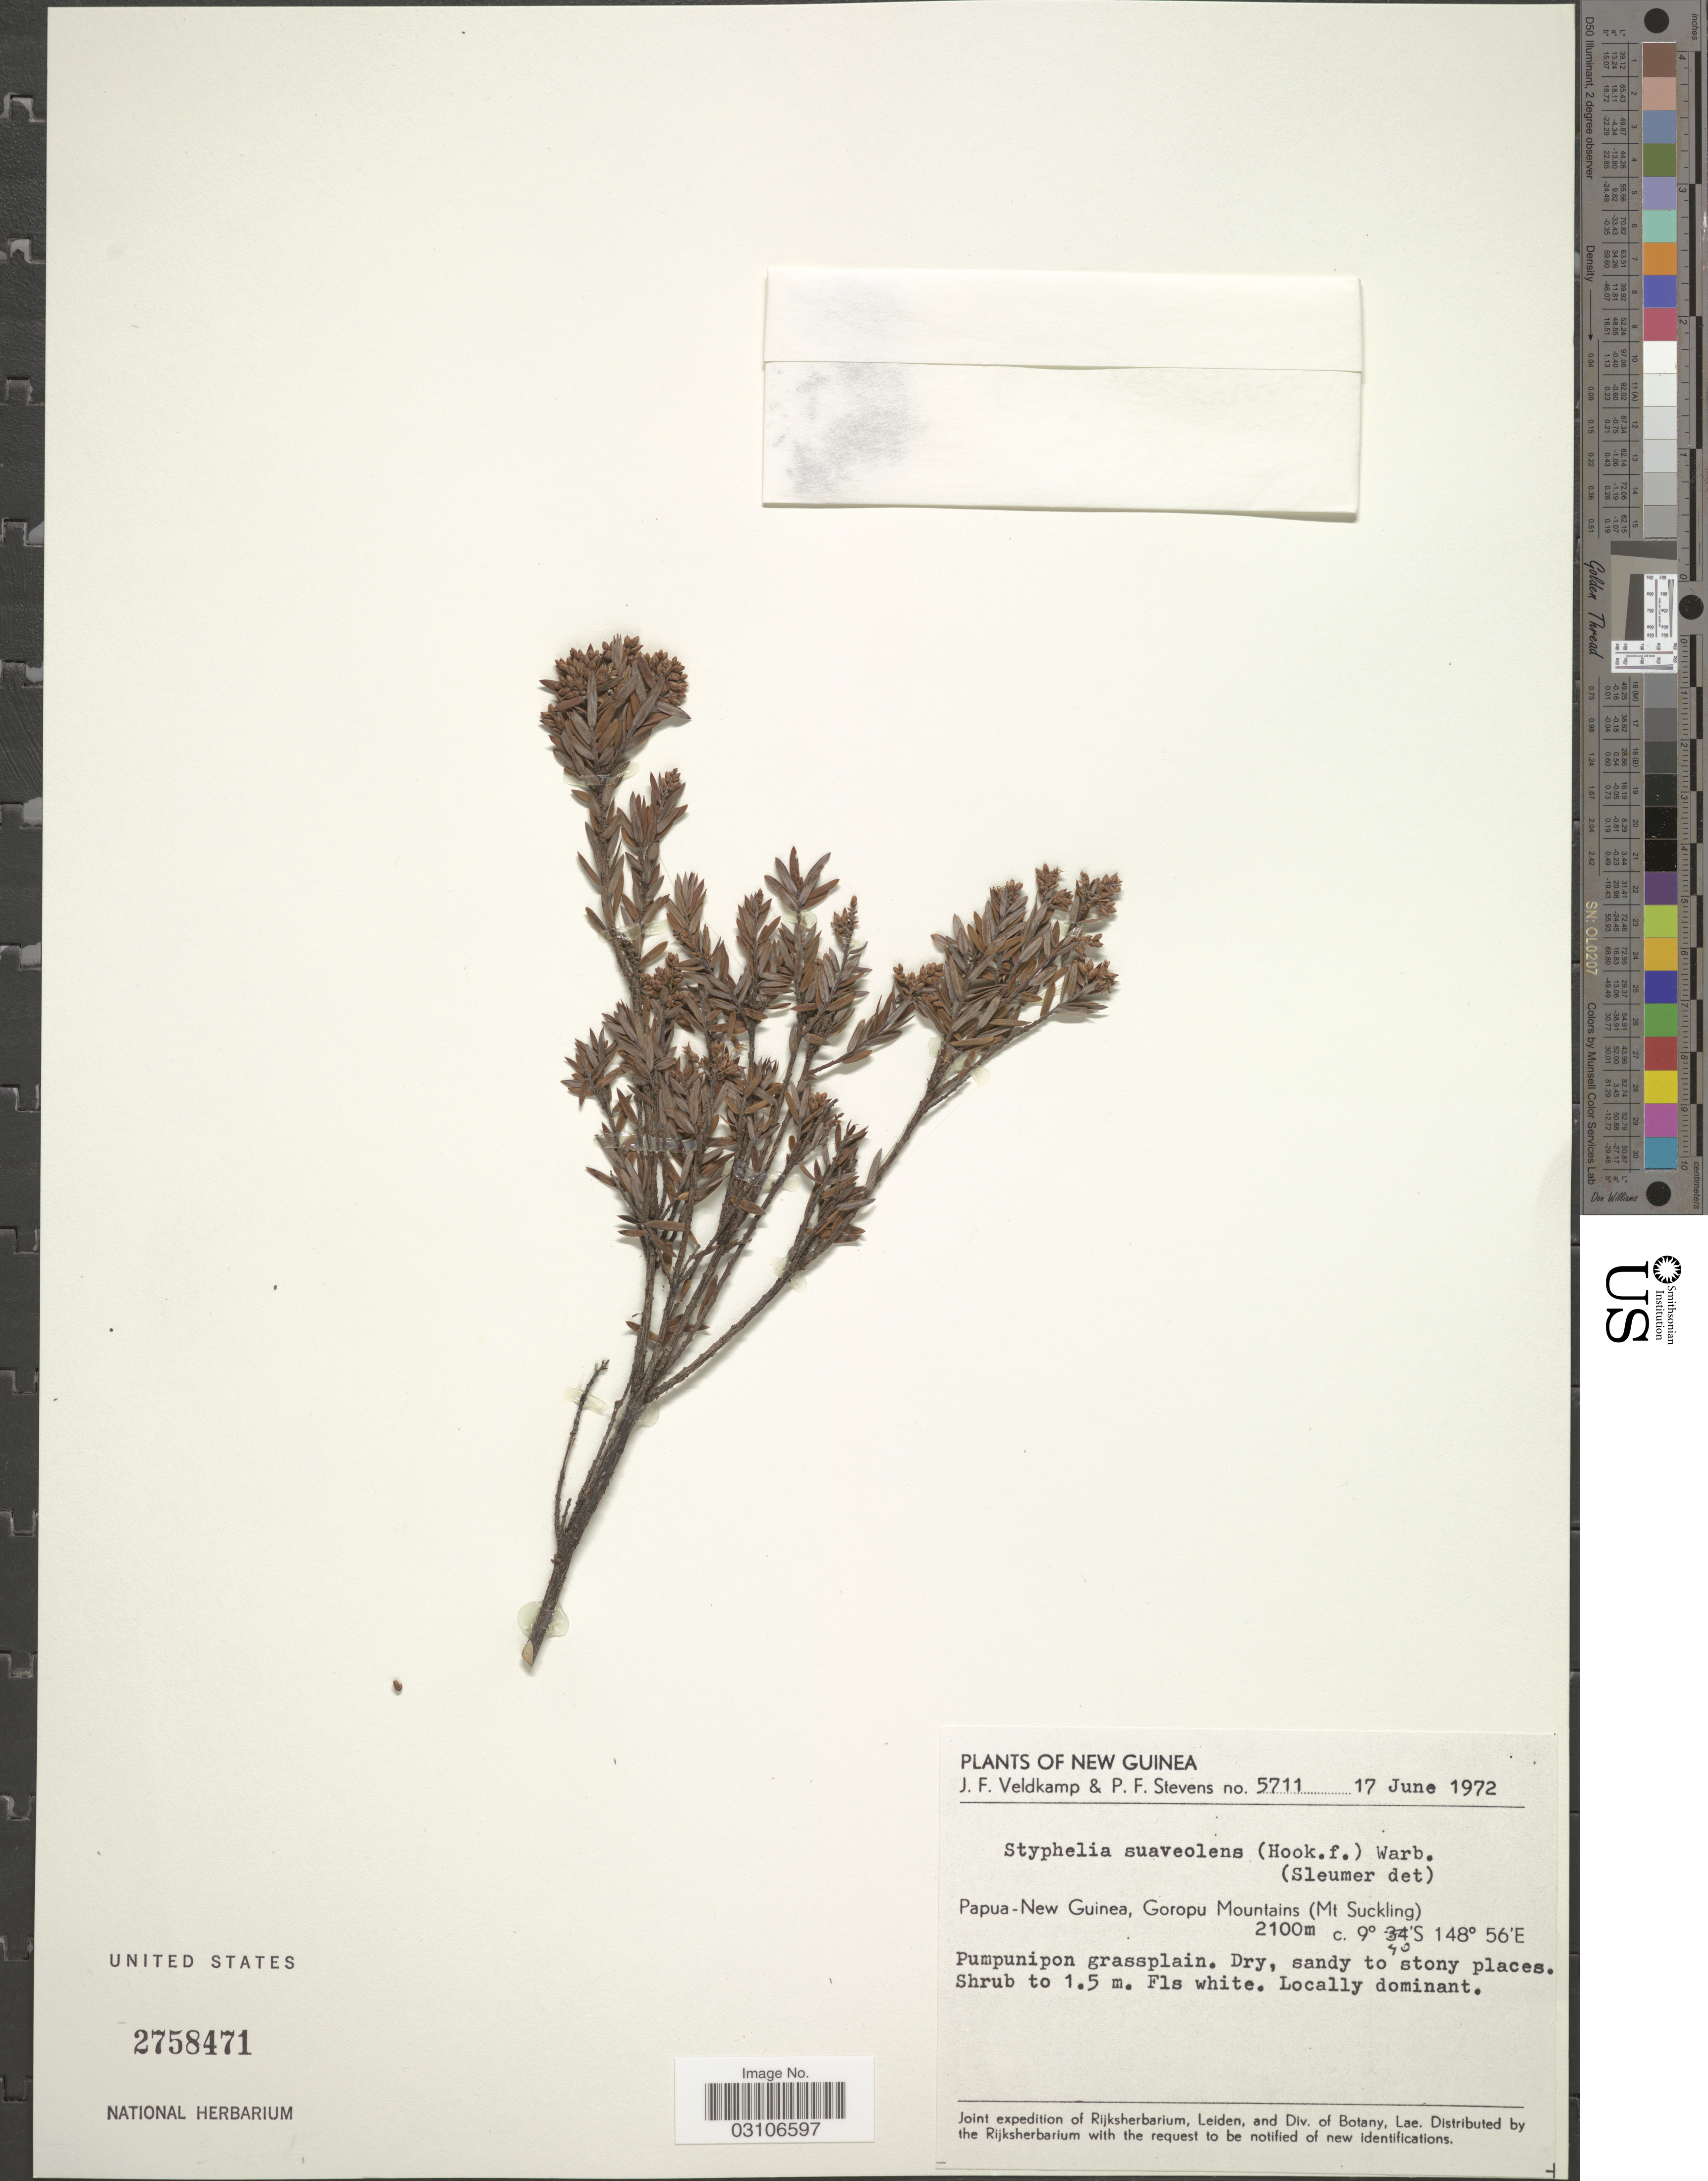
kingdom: Plantae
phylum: Tracheophyta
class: Magnoliopsida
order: Ericales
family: Ericaceae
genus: Styphelia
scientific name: Styphelia suaveolens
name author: (Hook. f.) Warb. ex P. Sarasin & Sarasin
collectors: J. F. Veldkamp & P. F. Stevens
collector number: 5711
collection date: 1972-06-17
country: Papua New Guinea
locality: Goropu Mountains (Mt Suckling).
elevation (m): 2100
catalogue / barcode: US 2758471